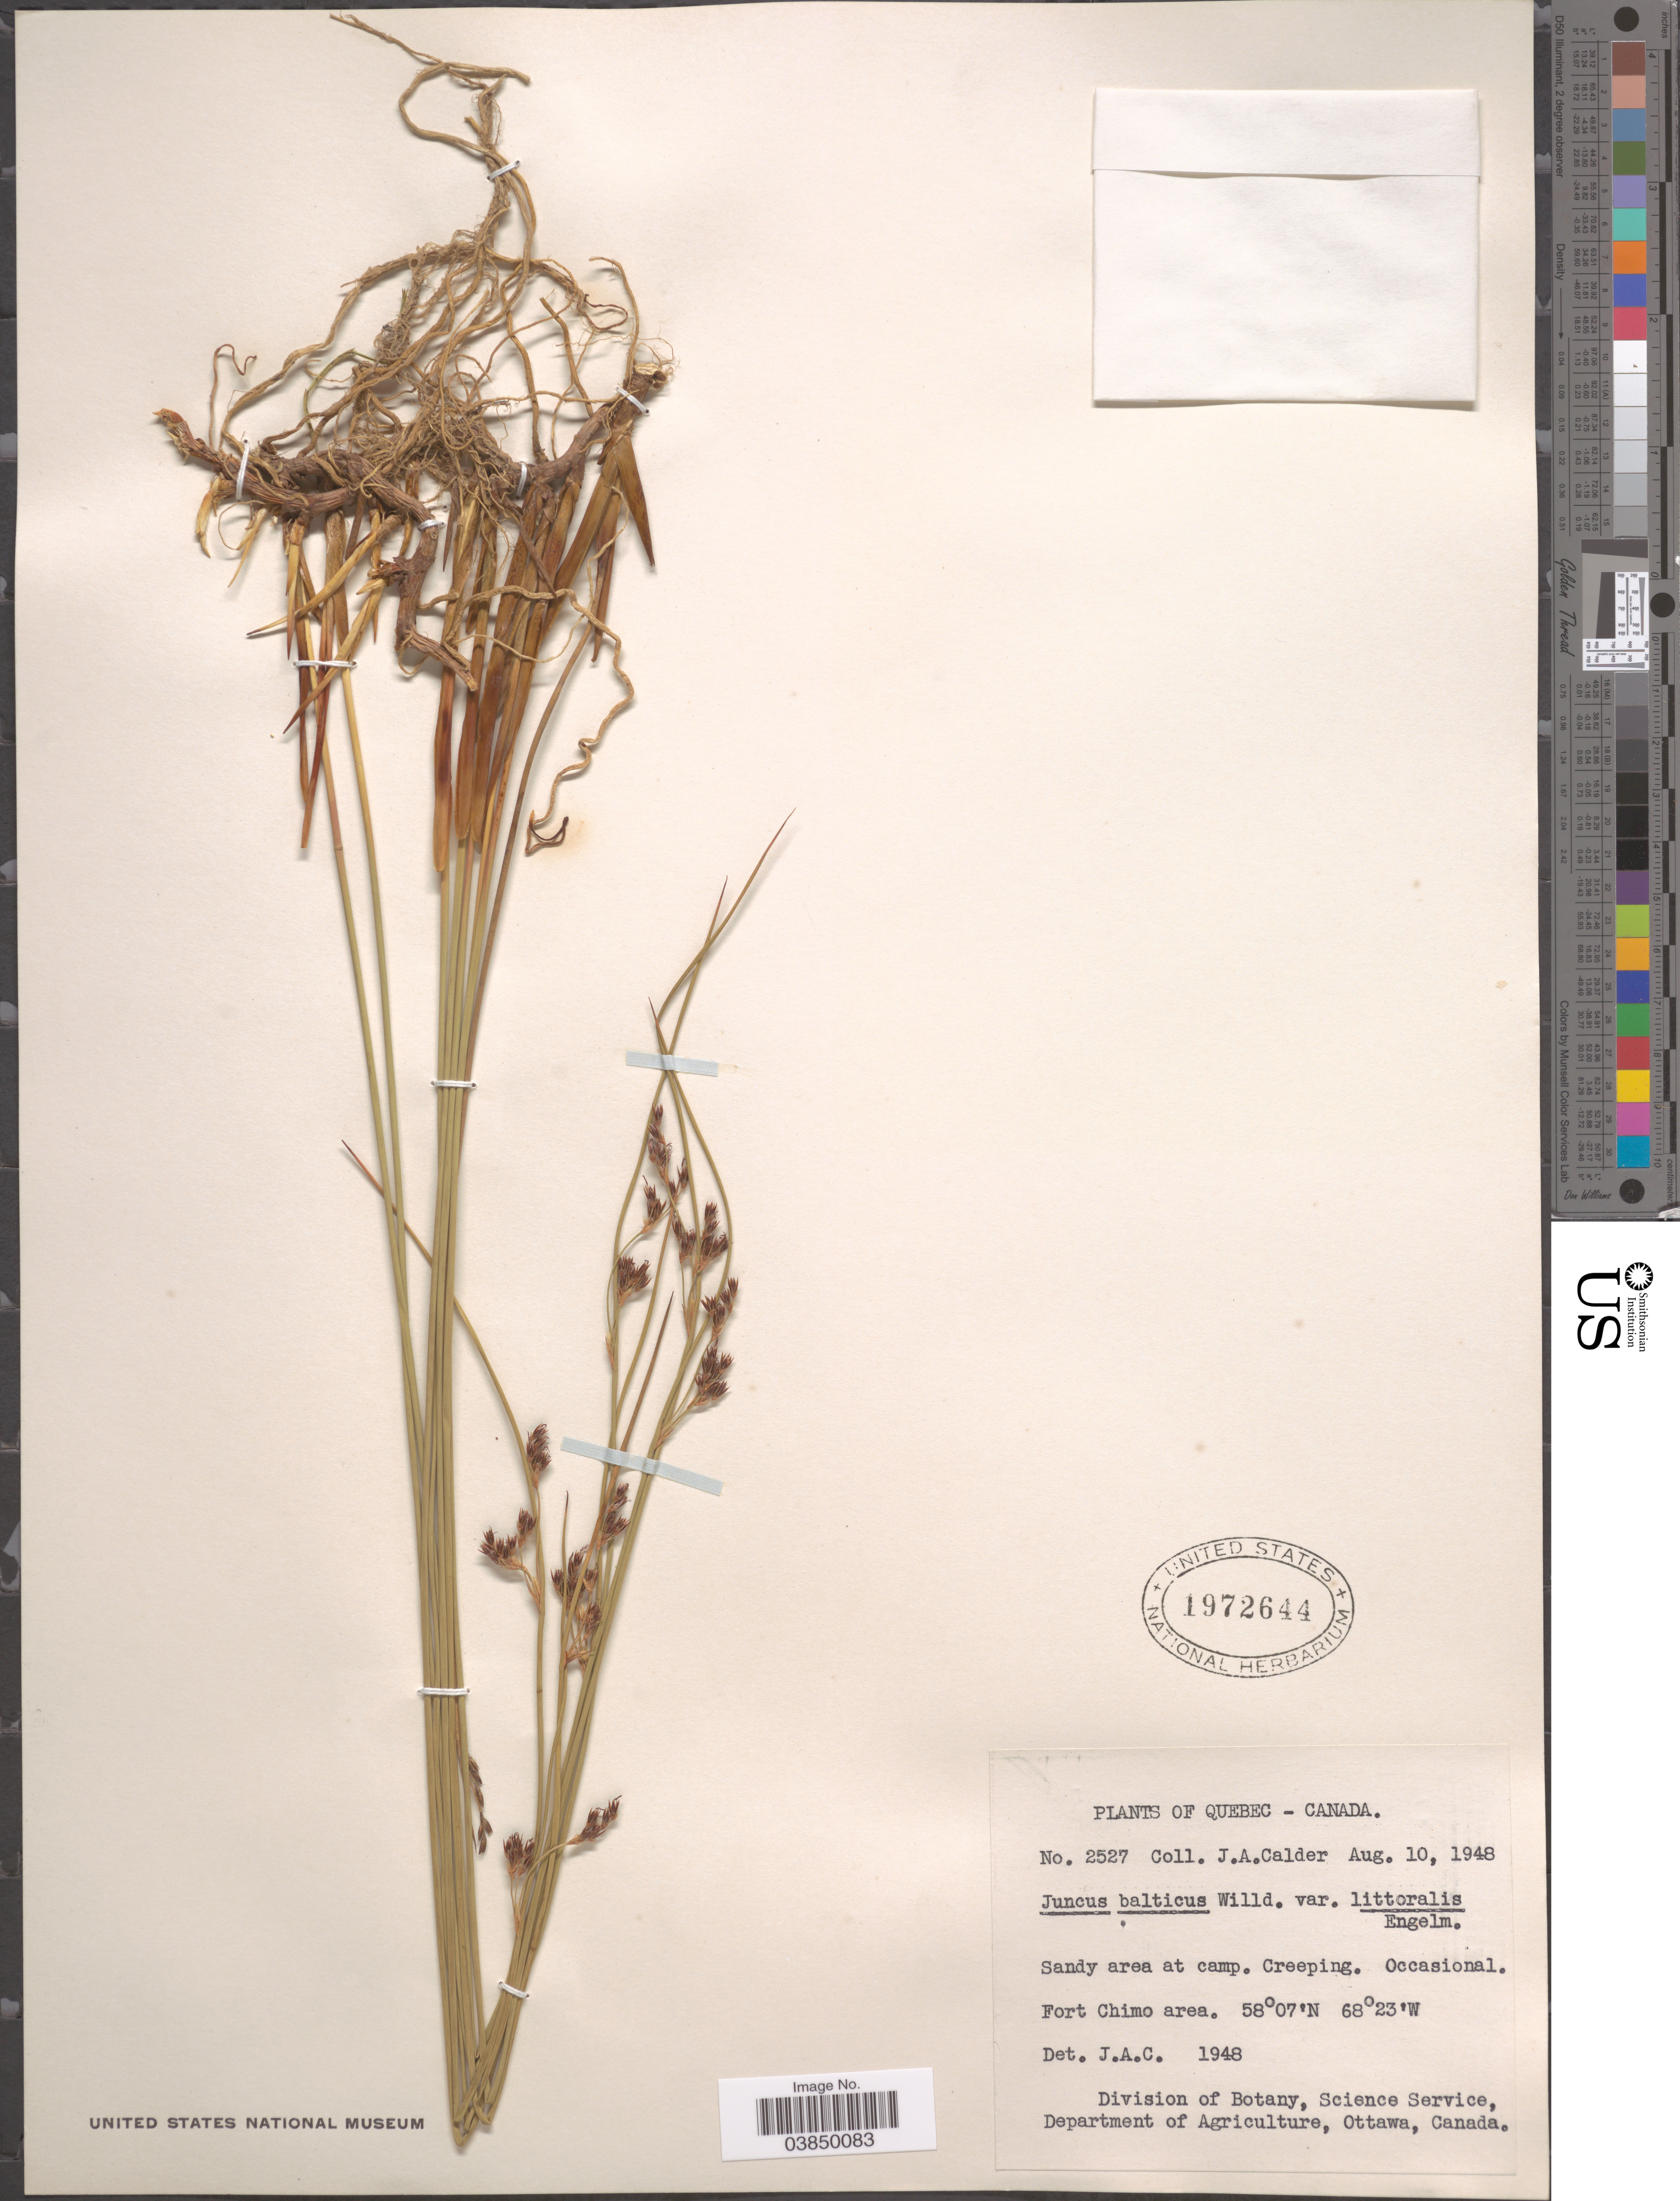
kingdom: Plantae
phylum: Tracheophyta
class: Liliopsida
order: Poales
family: Juncaceae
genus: Juncus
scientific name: Juncus balticus var. littoralis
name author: Engelm.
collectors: J. A. Calder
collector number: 2527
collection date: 1948-08-10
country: Canada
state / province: Quebec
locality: At camp. Fort Chimo area.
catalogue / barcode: US 1972644